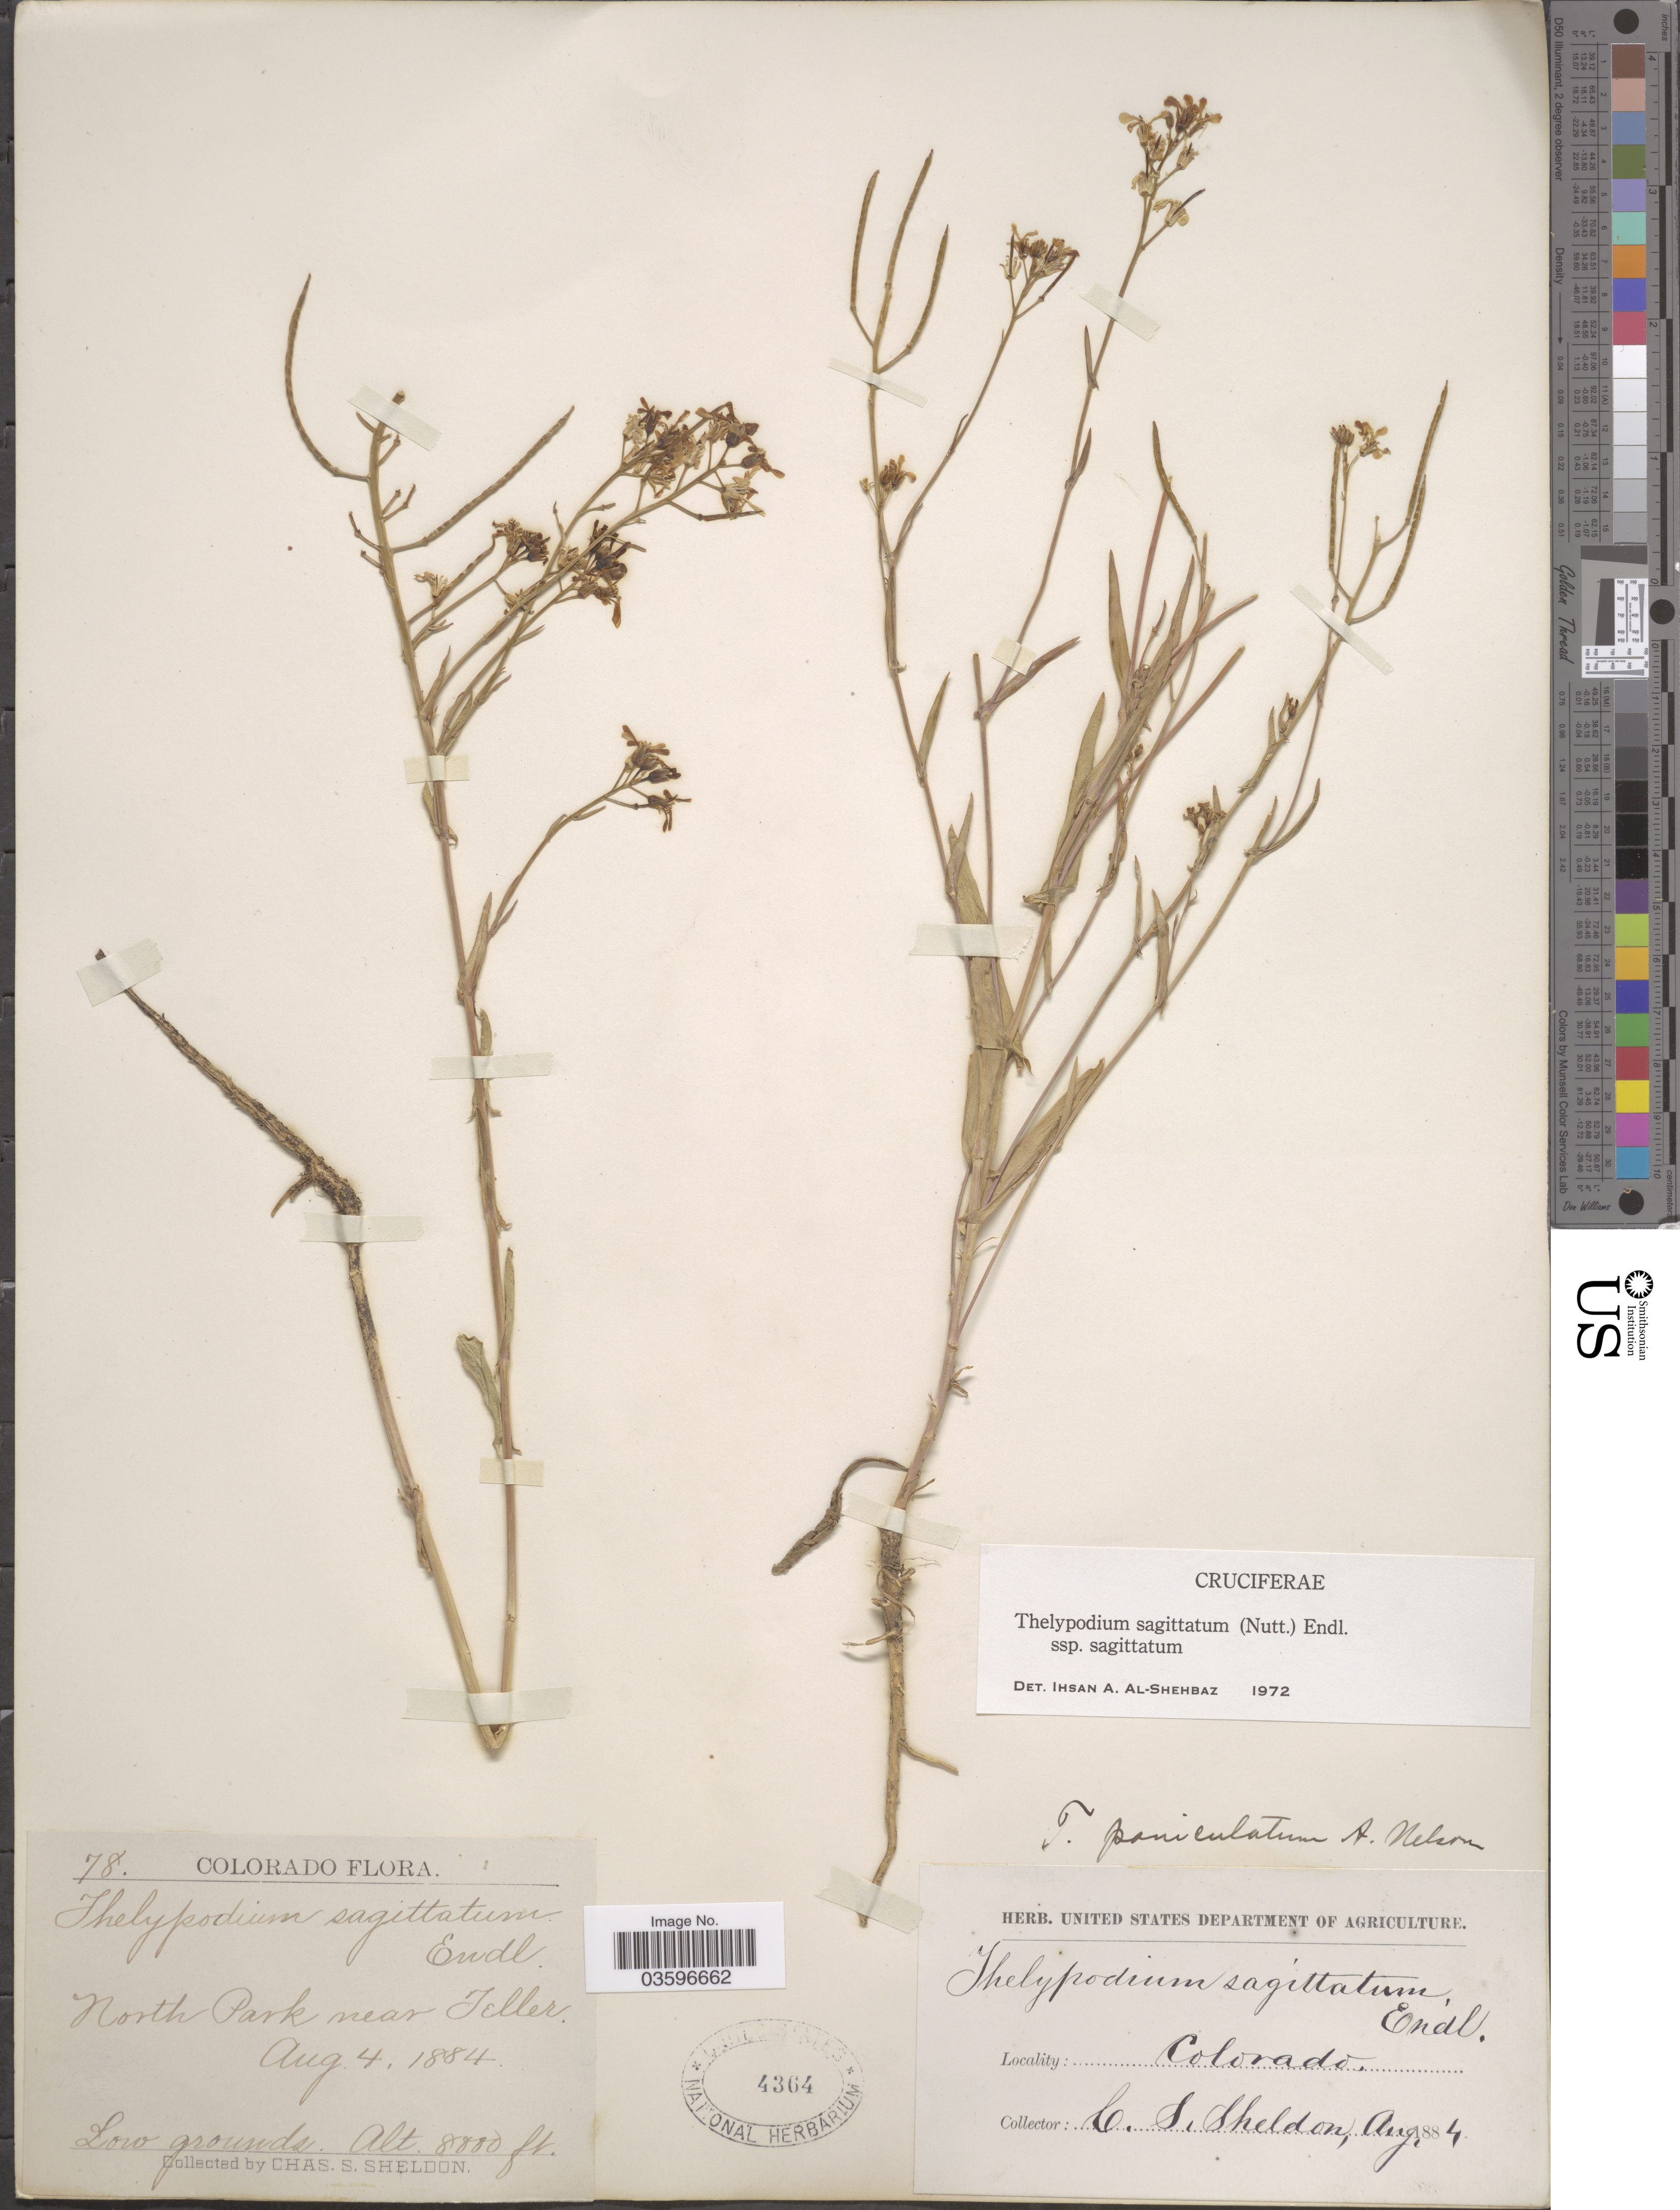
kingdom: Plantae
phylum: Tracheophyta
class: Magnoliopsida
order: Brassicales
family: Brassicaceae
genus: Thelypodium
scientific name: Thelypodium sagittatum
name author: (Nutt.) Endl.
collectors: C. S. Sheldon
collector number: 78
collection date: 1884-08-04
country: United States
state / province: Colorado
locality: North Park, near Teller.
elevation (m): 2438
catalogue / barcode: US 4364